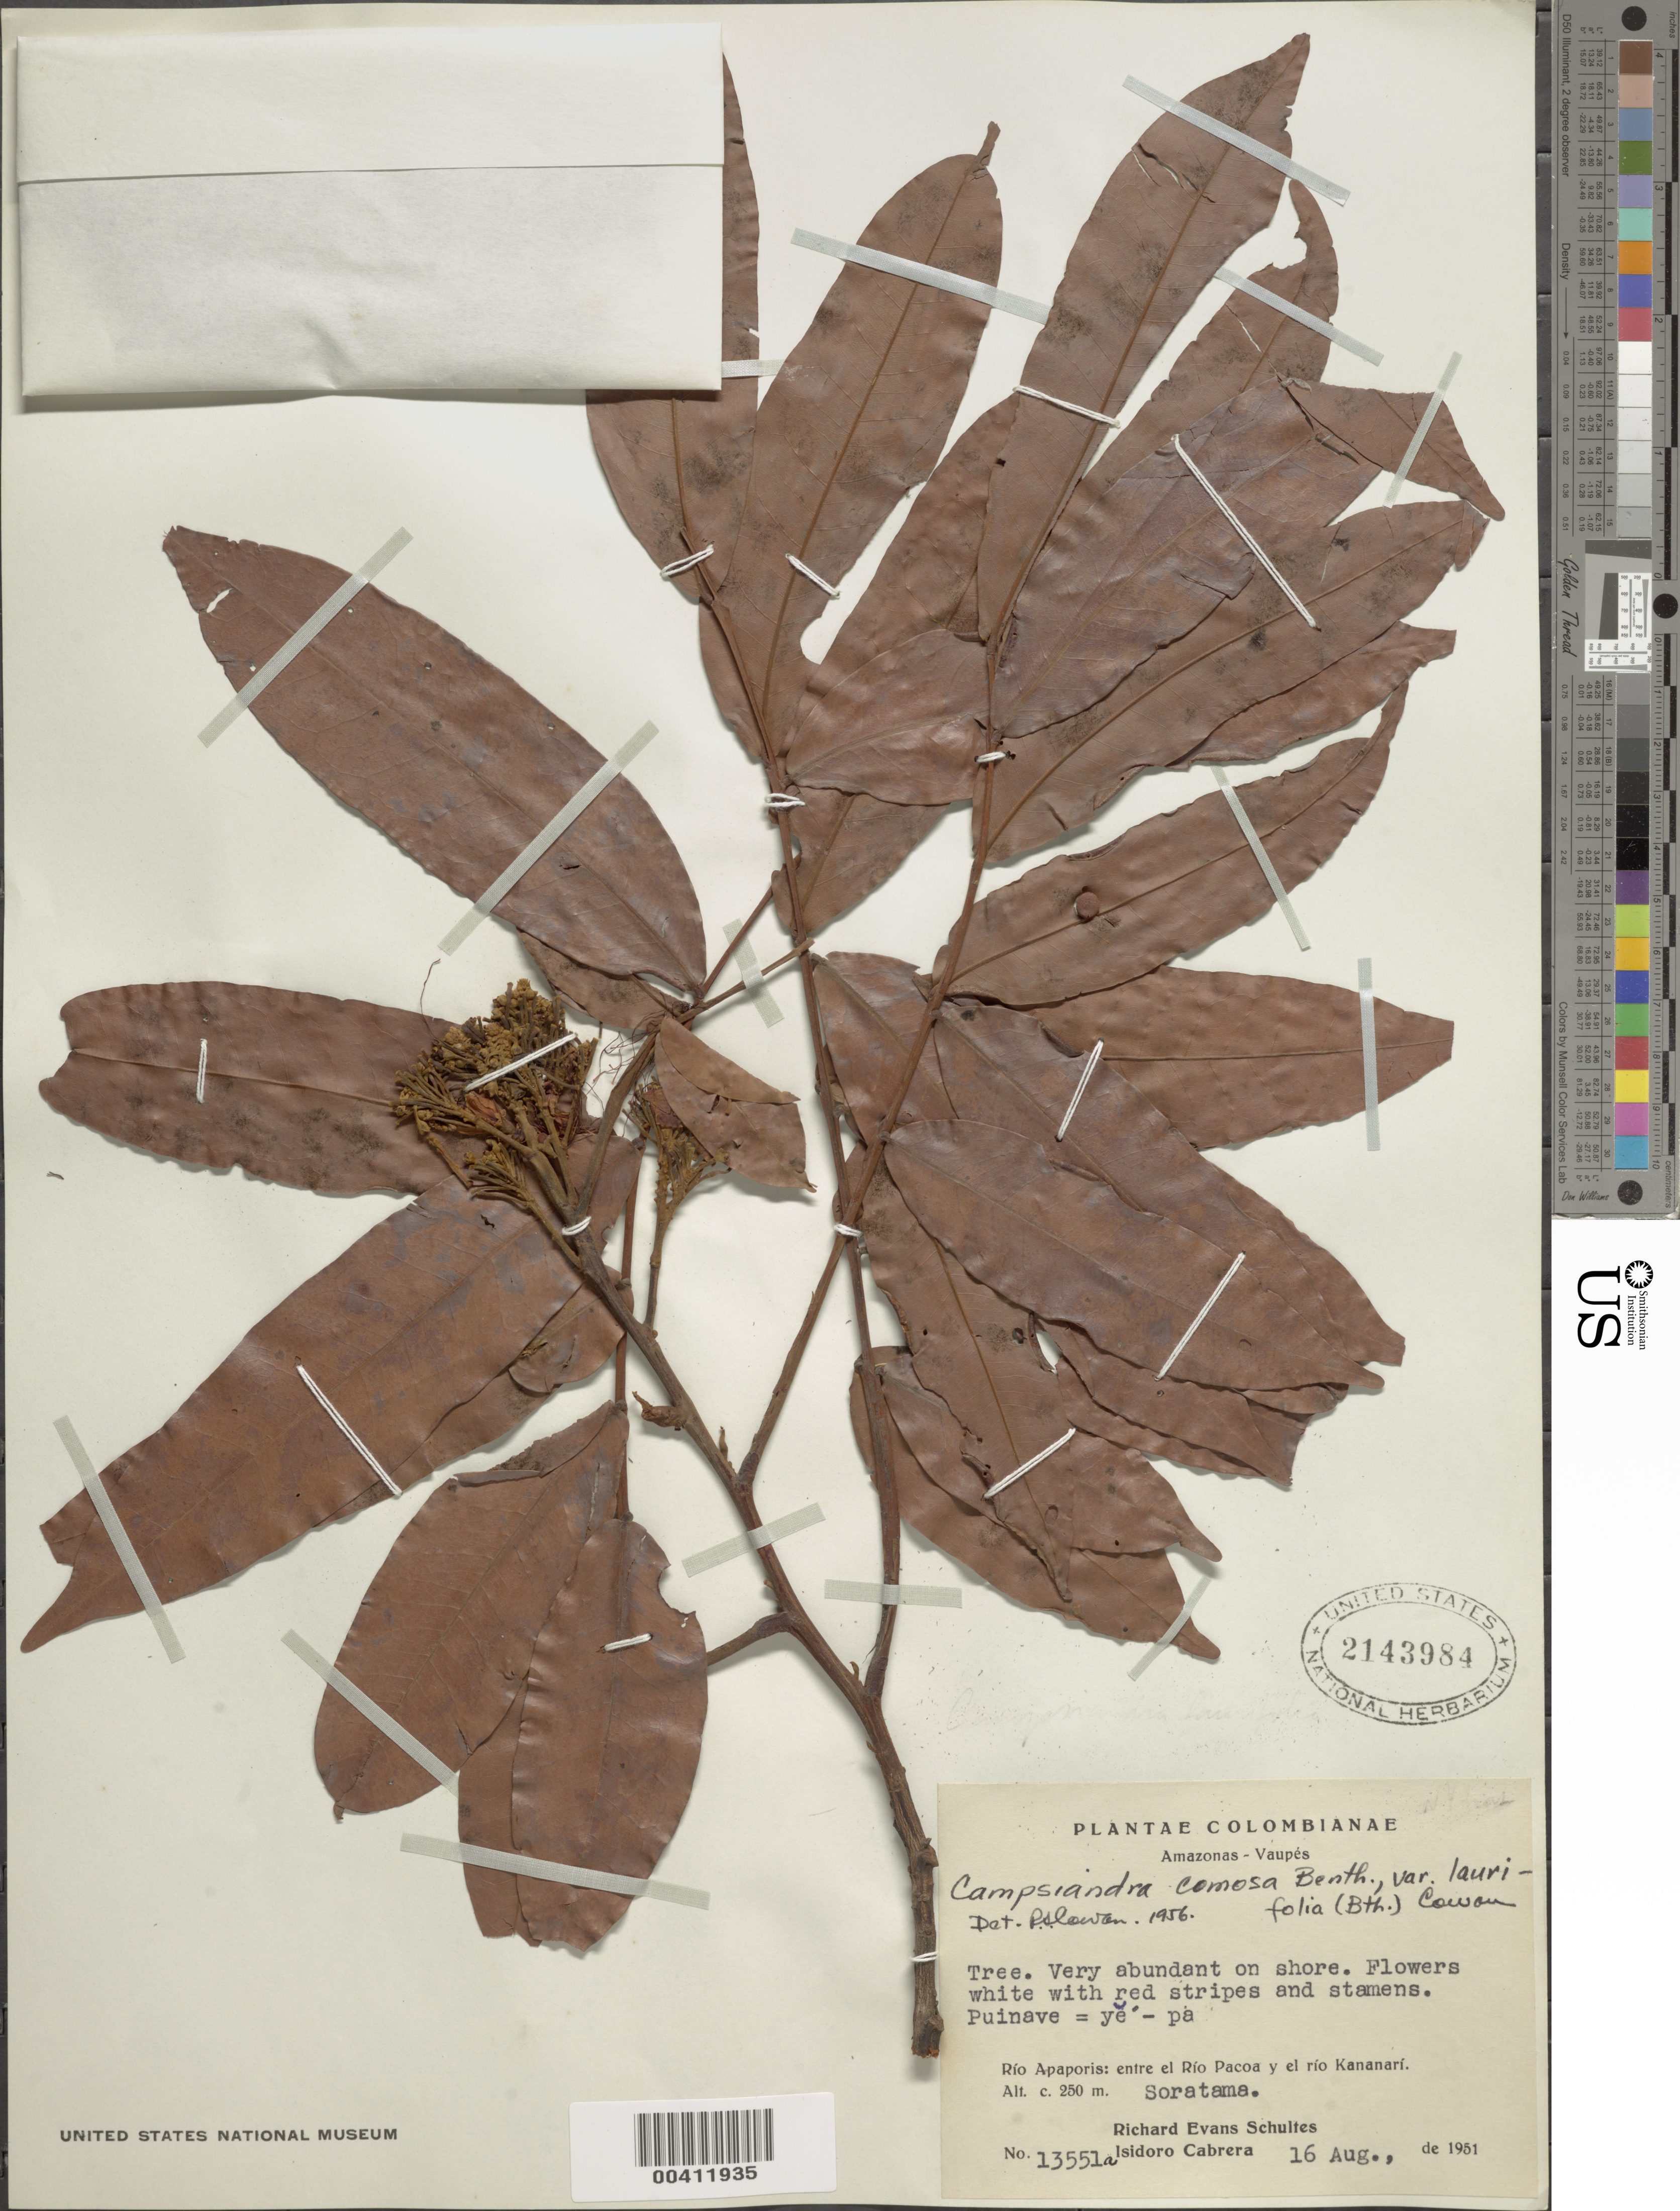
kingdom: Plantae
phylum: Tracheophyta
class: Magnoliopsida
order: Fabales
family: Fabaceae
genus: Campsiandra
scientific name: Campsiandra comosa var. laurifolia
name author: (Benth.) R.S. Cowan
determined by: Cowan, R. S.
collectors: R. E. Schultes & I. Cabrera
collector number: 13551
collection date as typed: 16 Aug 1951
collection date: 1951-08-16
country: Colombia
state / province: Amazônas / Vaupés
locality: Rio Apaporis; entre el Rio Pacoa y el Rio of Rio Kananari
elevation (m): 250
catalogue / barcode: US 2143984